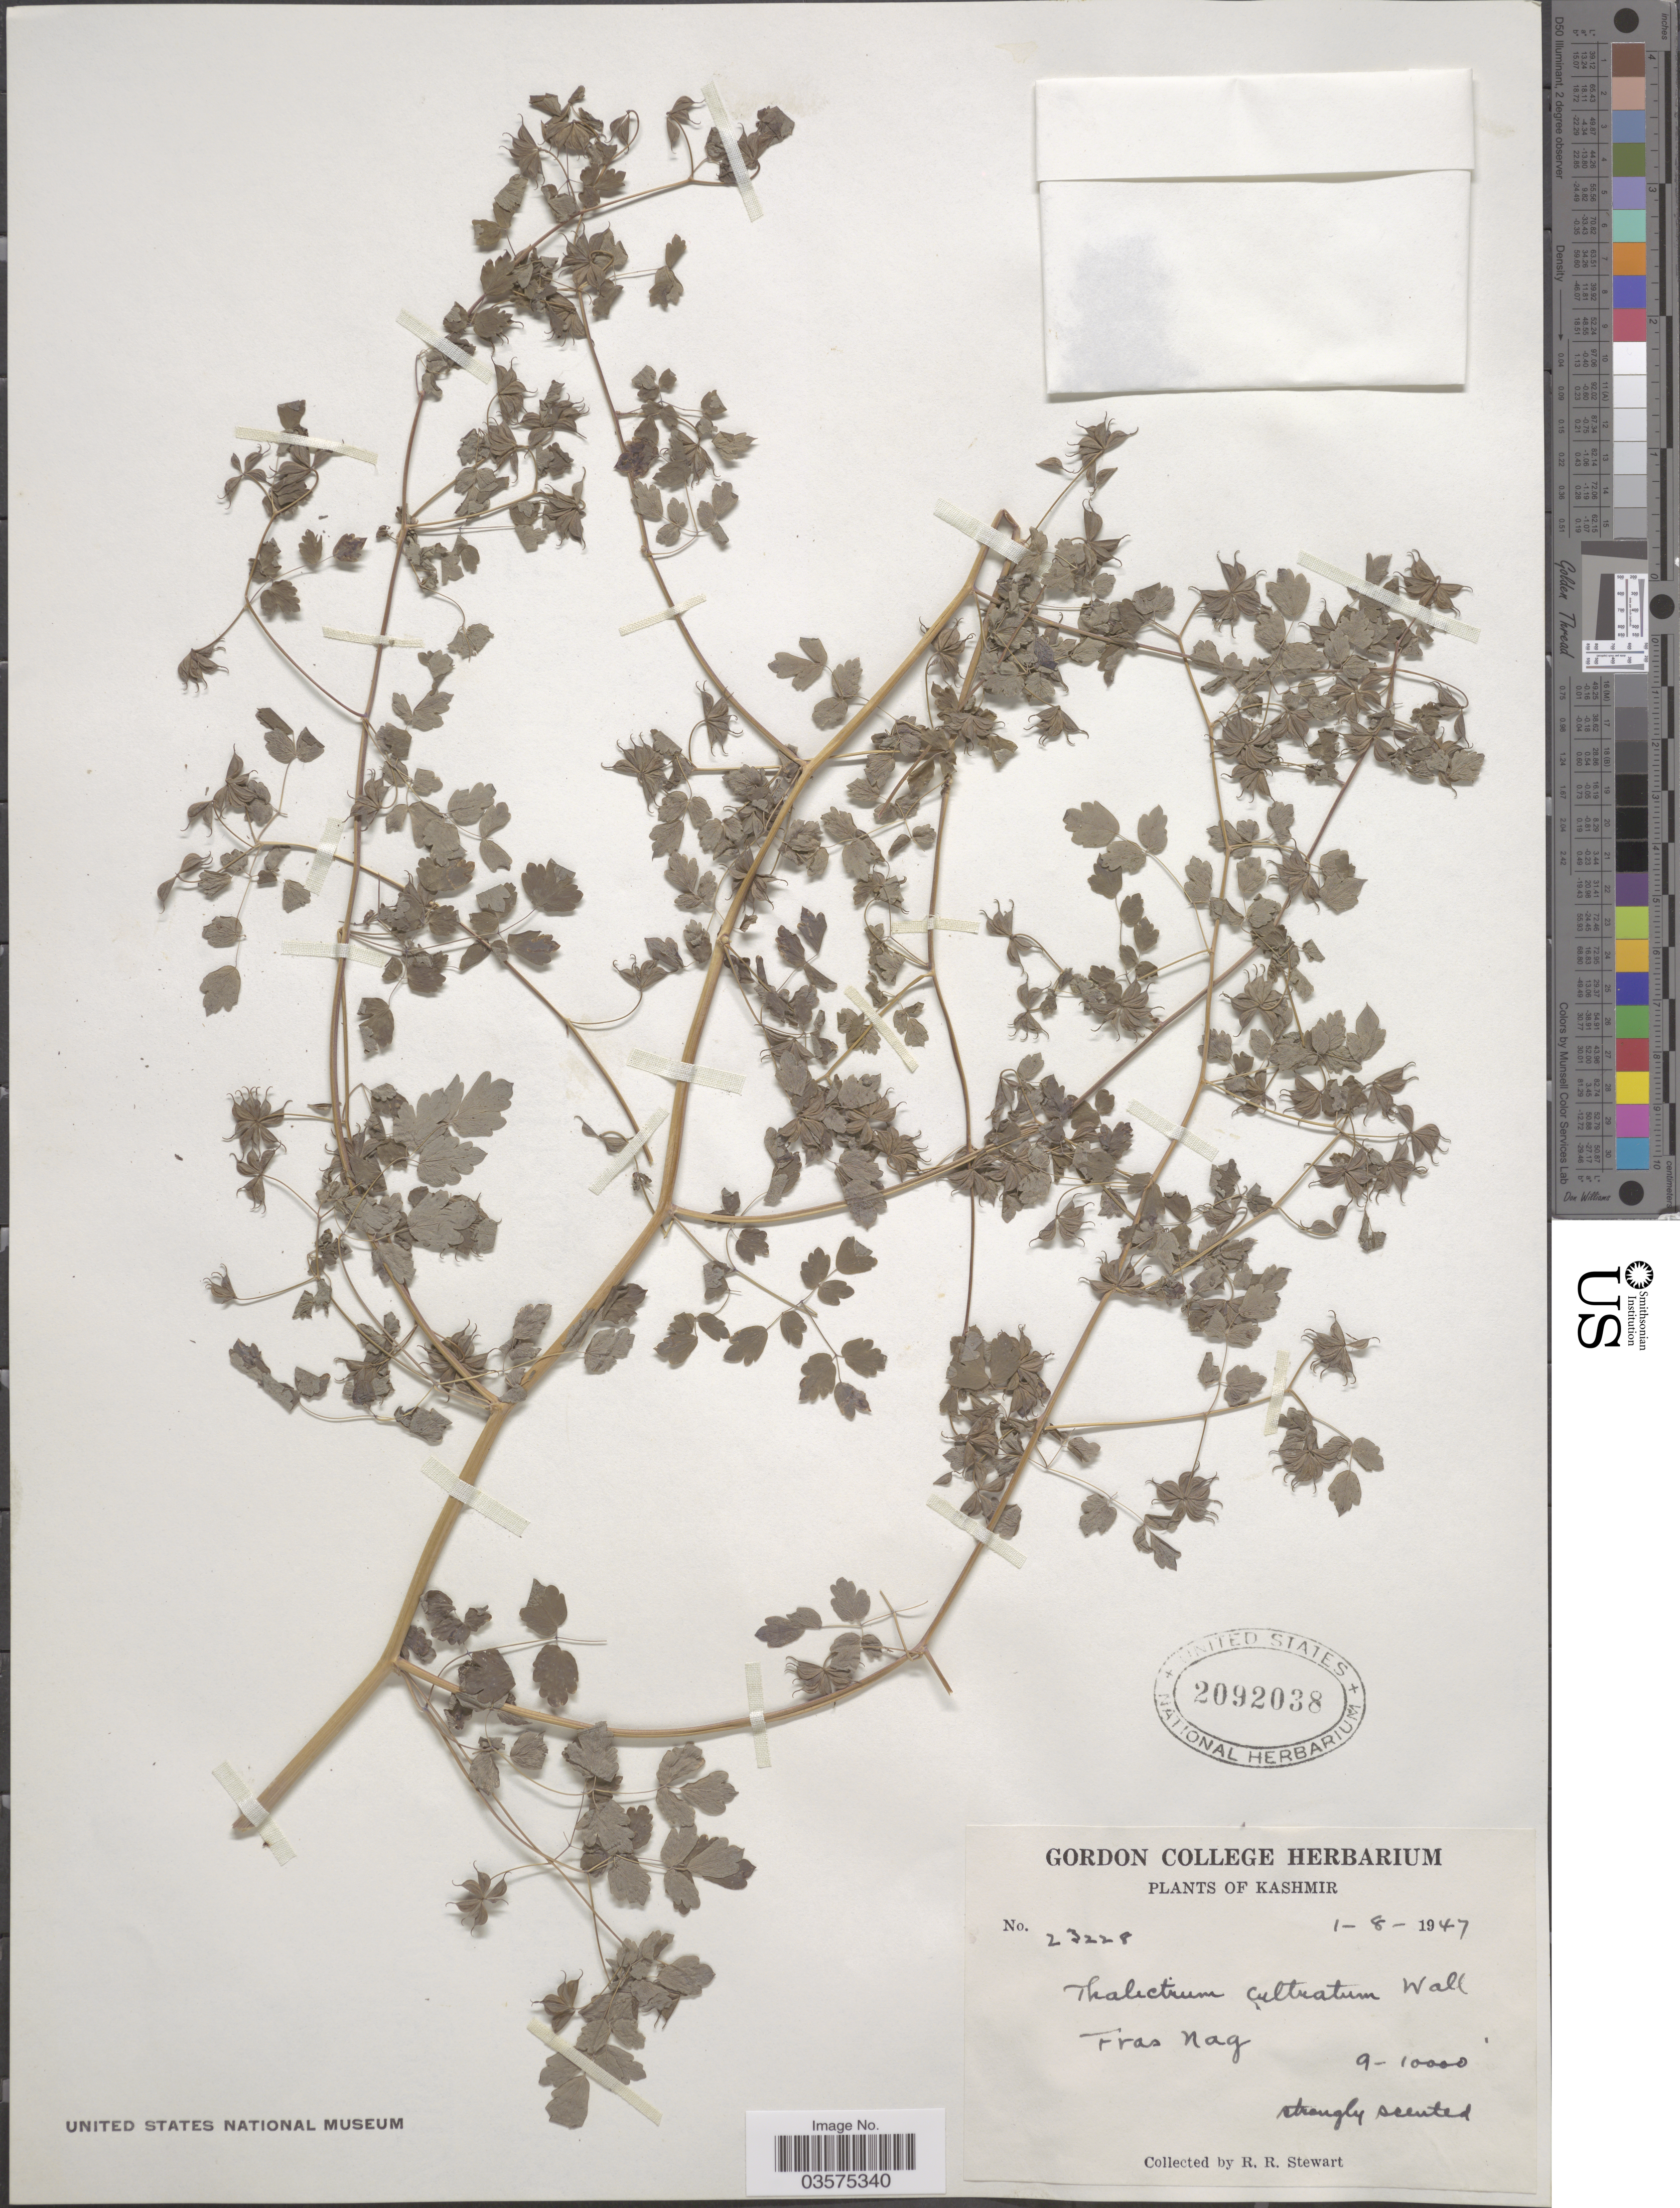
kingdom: Plantae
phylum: Tracheophyta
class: Magnoliopsida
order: Ranunculales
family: Ranunculaceae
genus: Thalictrum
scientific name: Thalictrum cultratum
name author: Wall.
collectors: R. Stewart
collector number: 23228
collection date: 1947-08-01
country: India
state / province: Jammu and Kashmir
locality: Kashmir. Fras Nag.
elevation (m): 2743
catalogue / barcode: US 2092038